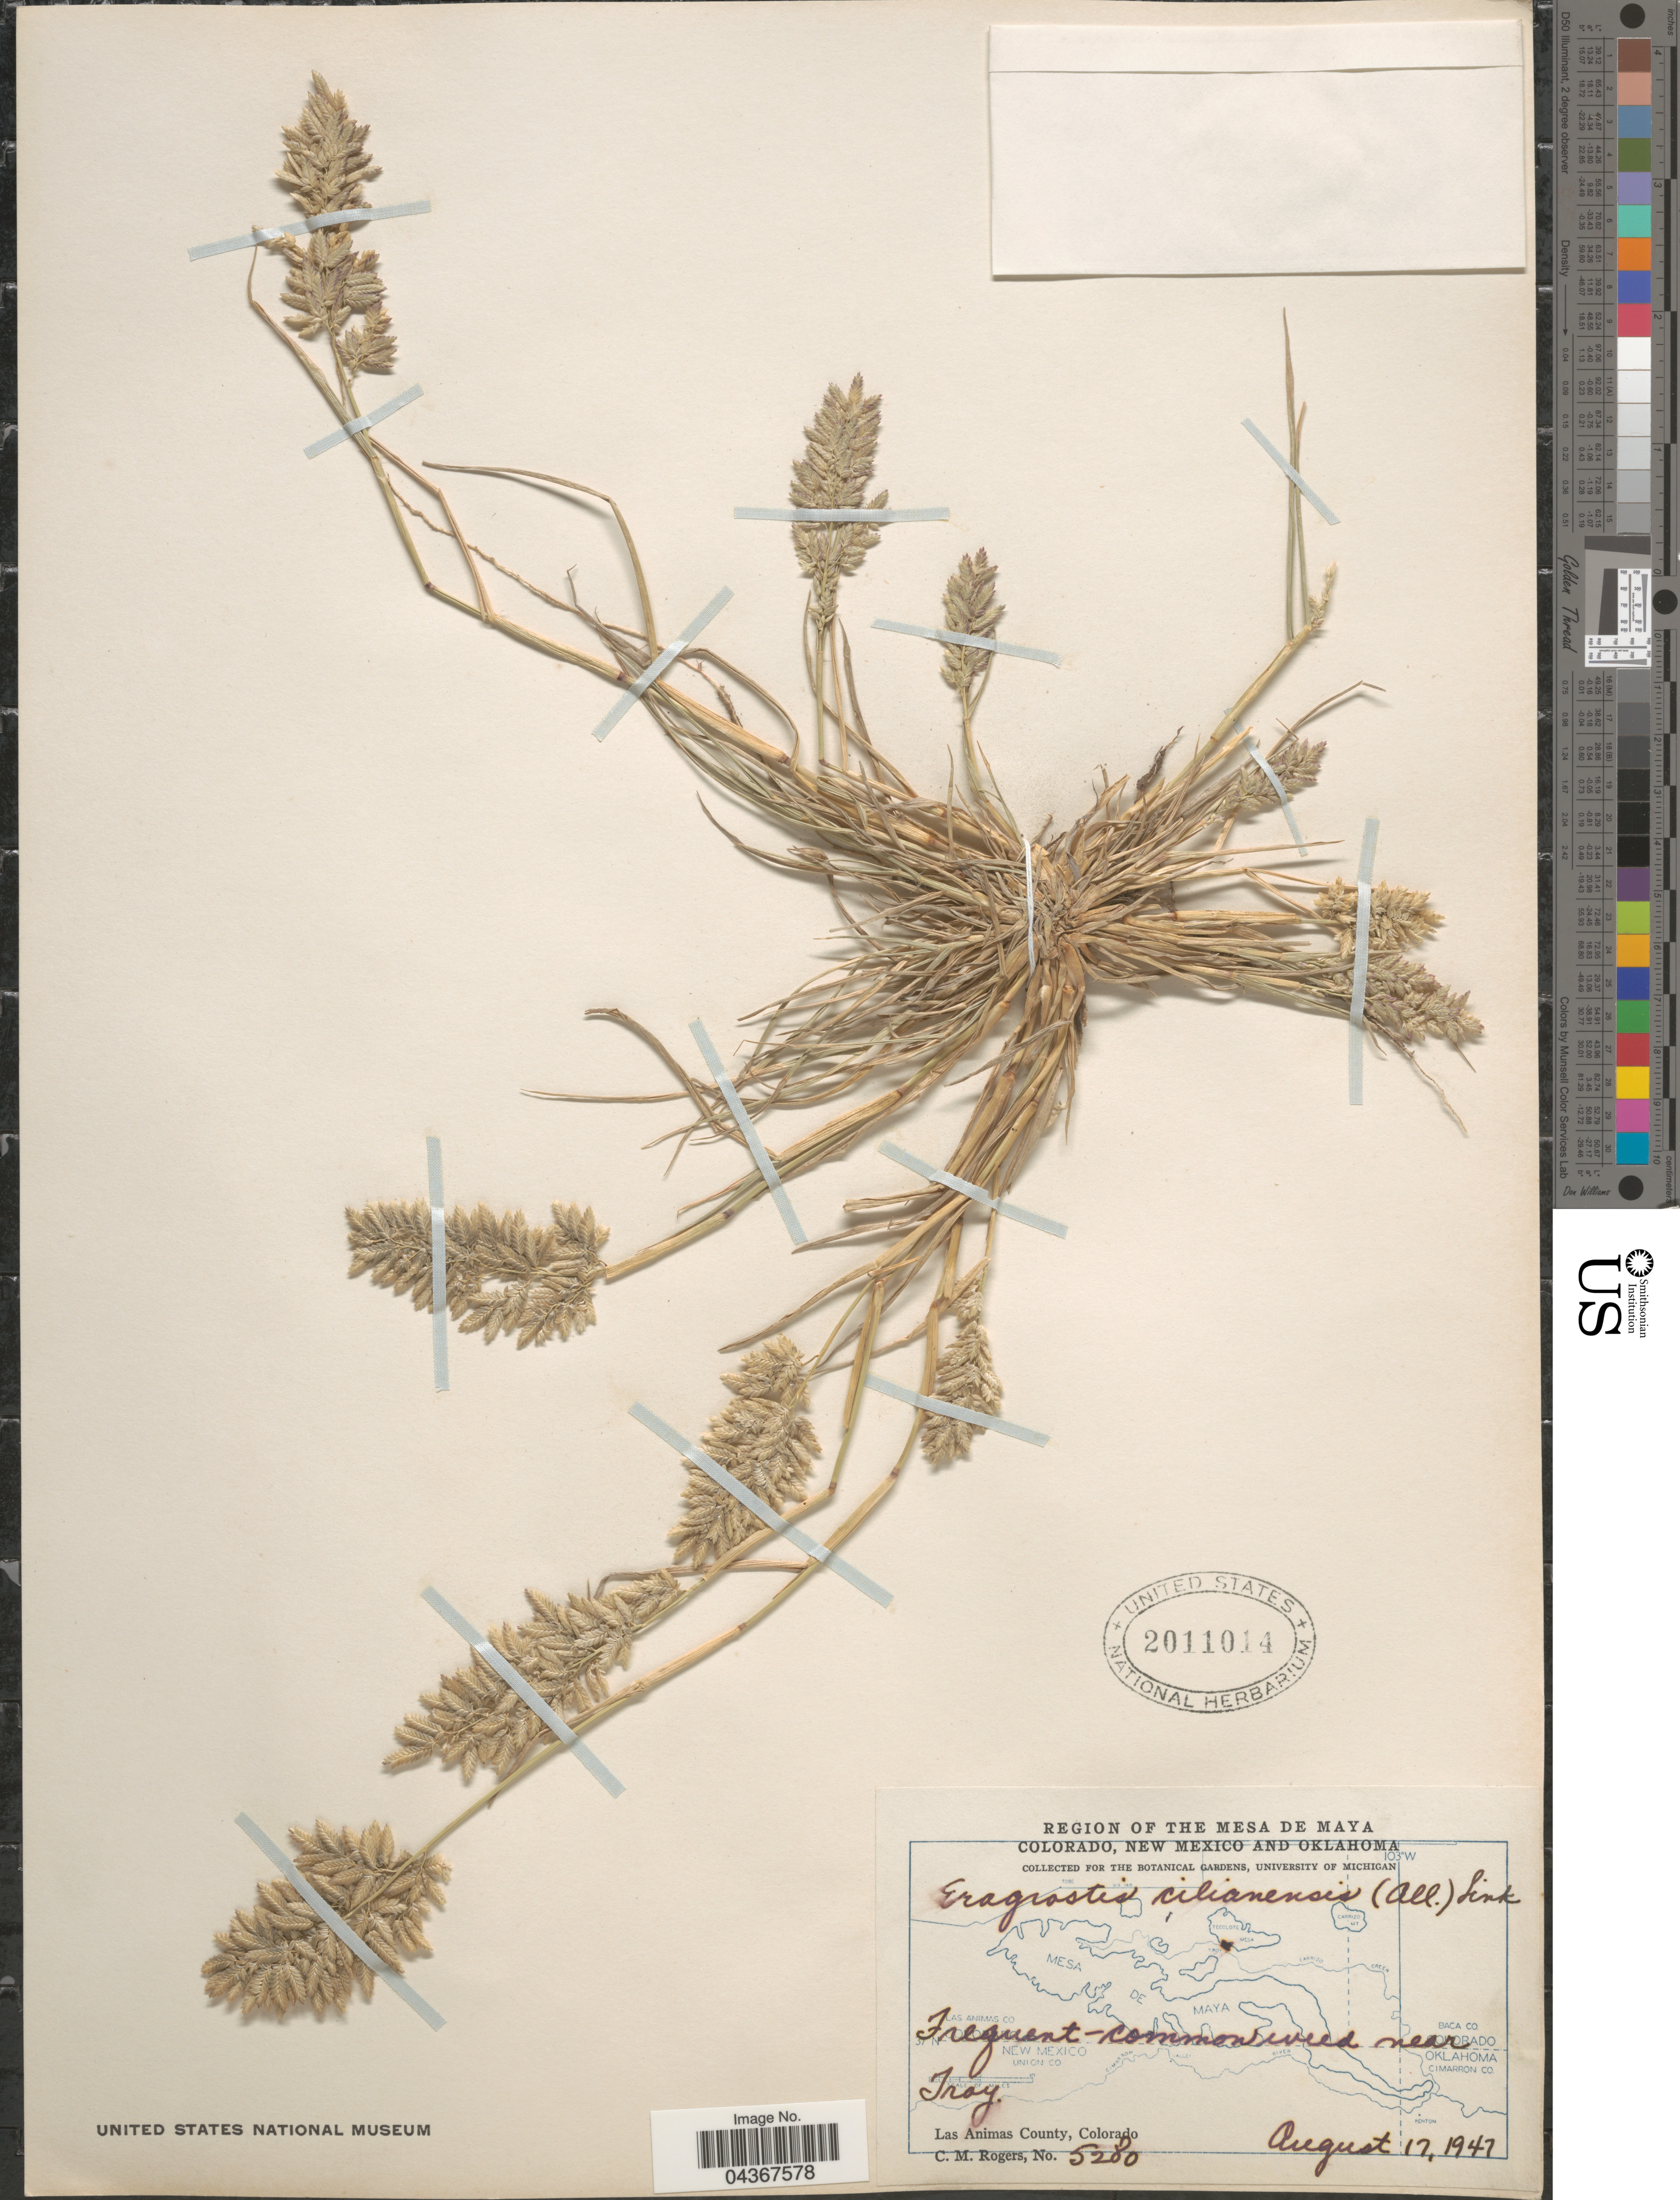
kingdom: Plantae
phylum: Tracheophyta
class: Liliopsida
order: Poales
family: Poaceae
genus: Eragrostis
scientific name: Eragrostis cilianensis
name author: (Bellardi) Vignolo ex Janch.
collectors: C. M. Rogers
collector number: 5280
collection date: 1947-08-17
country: United States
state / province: Colorado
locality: Region of the Mesa de Maya. Frequent - common weed near Troy. Las Animas County.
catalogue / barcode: US 2011014